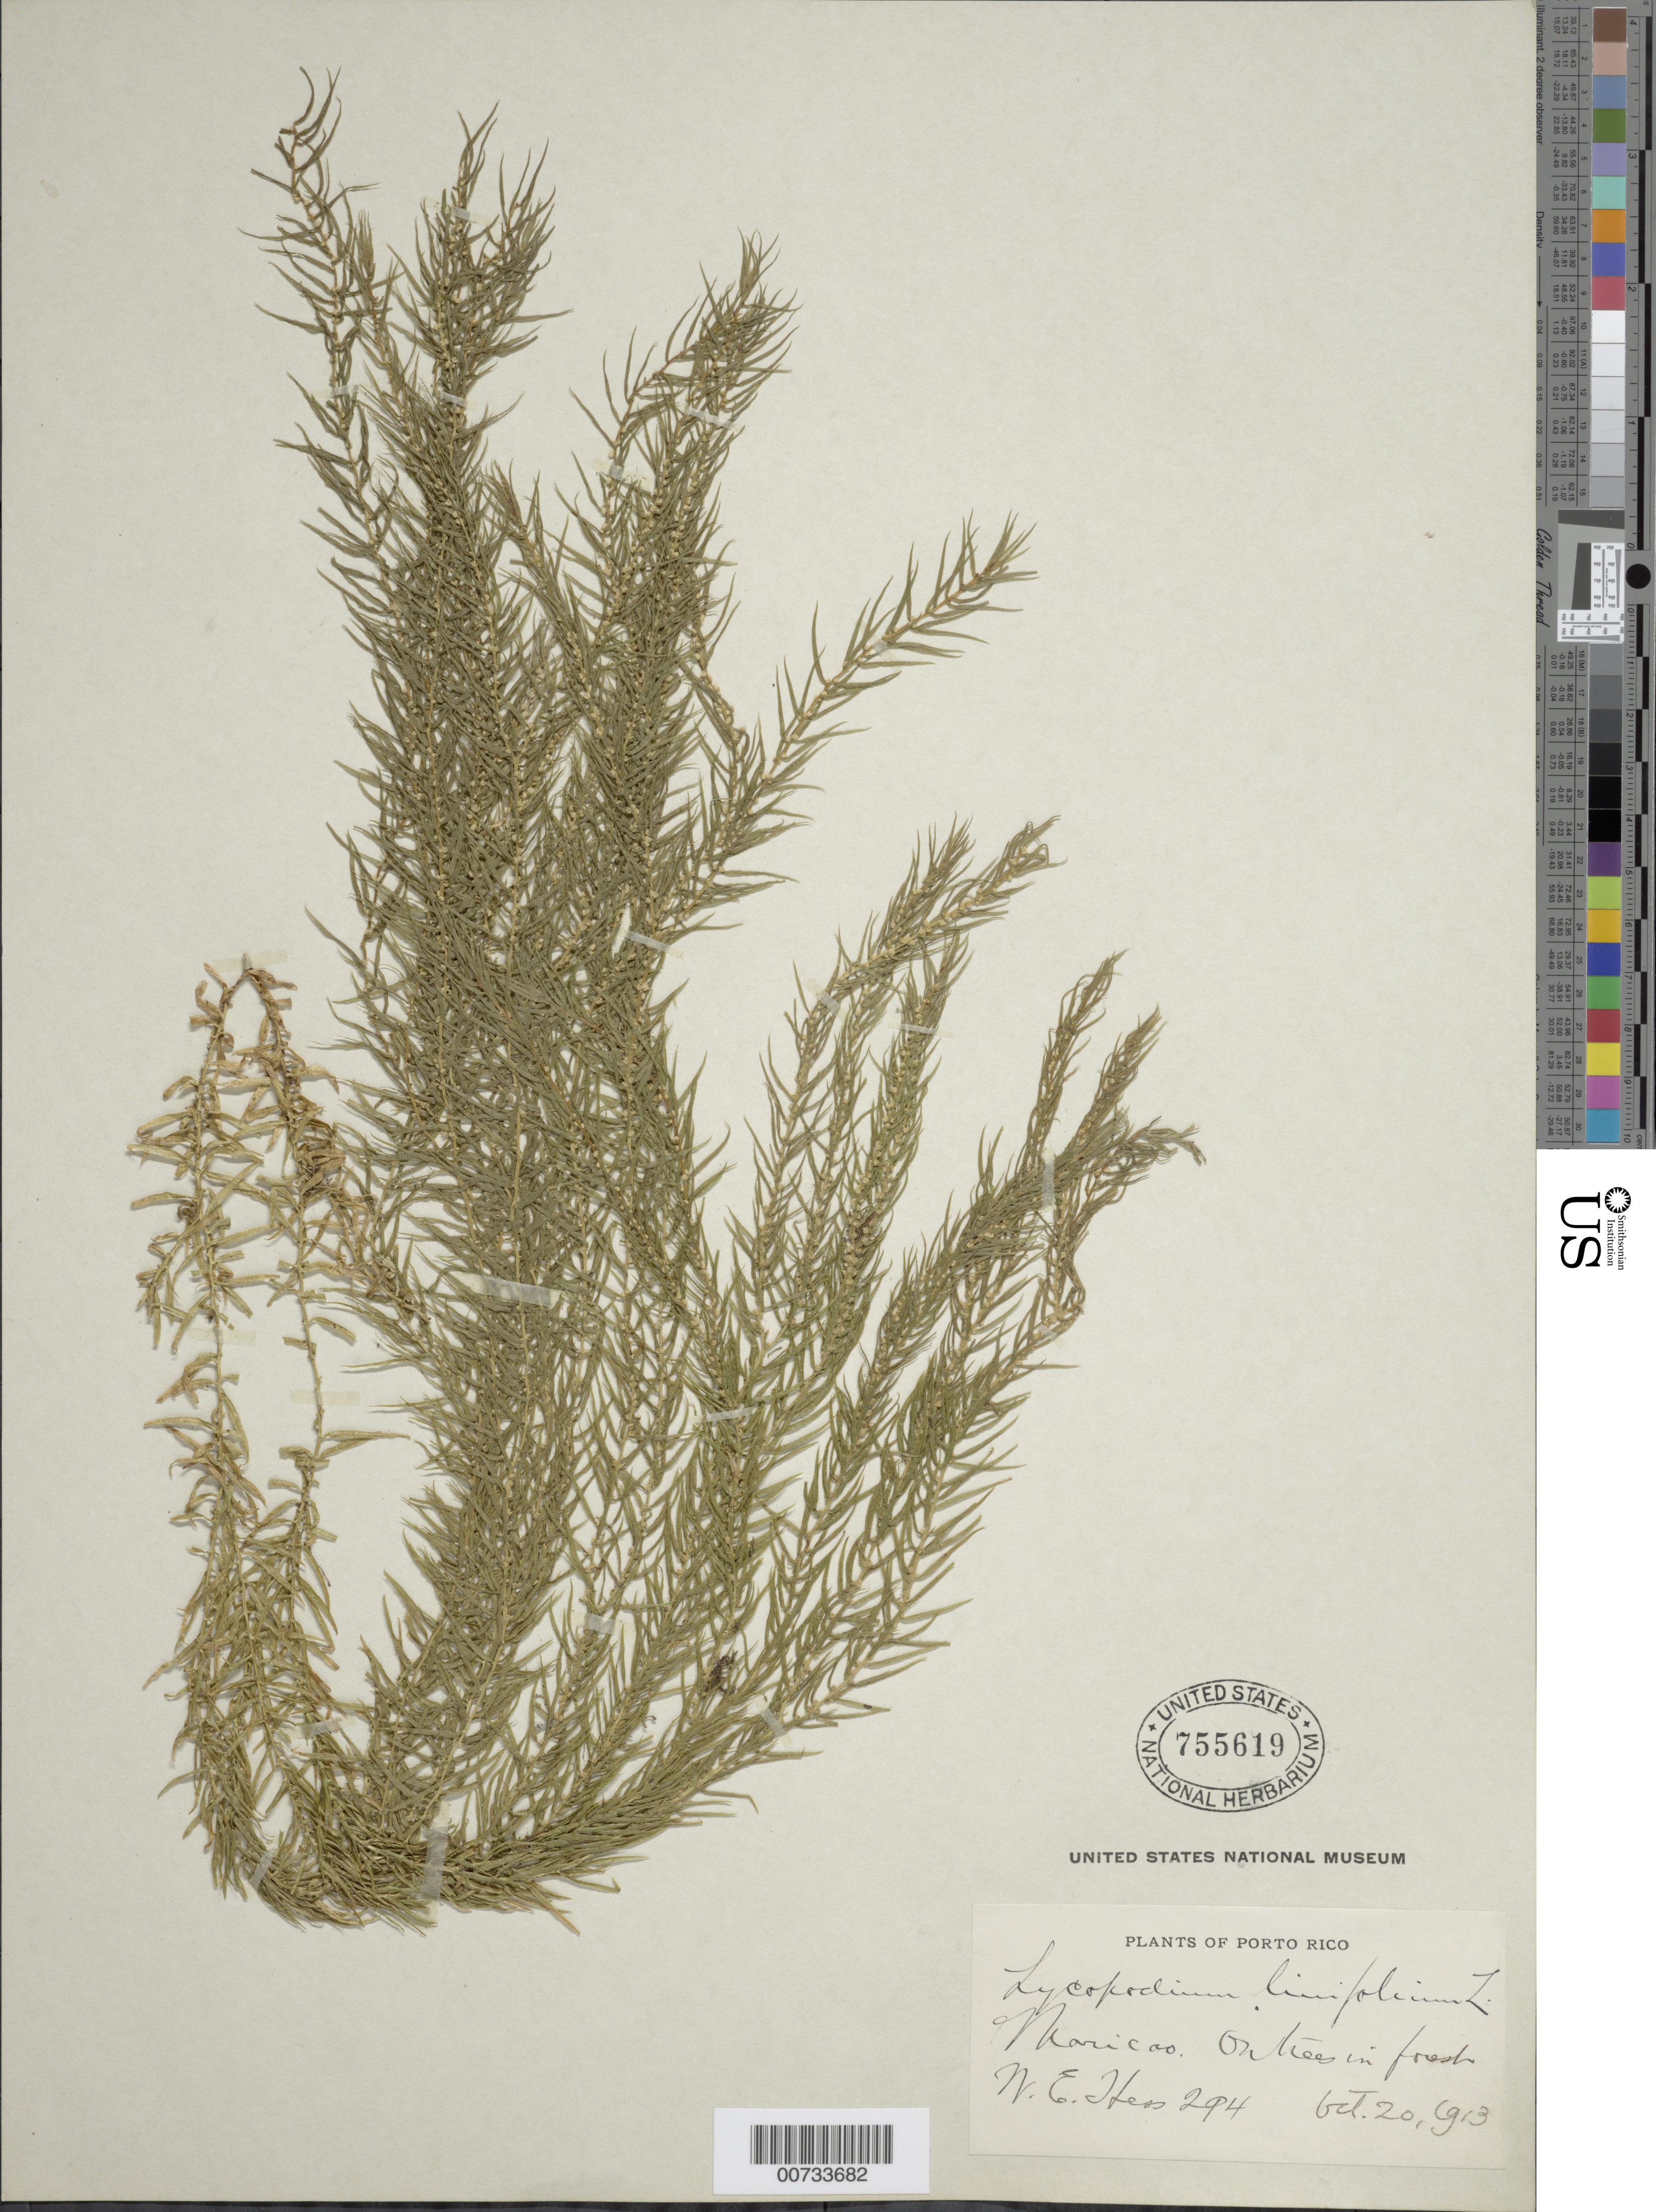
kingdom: Plantae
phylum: Tracheophyta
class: Lycopodiopsida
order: Lycopodiales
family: Lycopodiaceae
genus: Phlegmariurus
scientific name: Phlegmariurus linifolius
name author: (L.) B. Øllg.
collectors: W. Hess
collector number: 294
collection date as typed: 20 Oct 1913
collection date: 1913-10-20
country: Puerto Rico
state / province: Maricao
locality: Maricao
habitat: On trees in forest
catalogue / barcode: US 755619